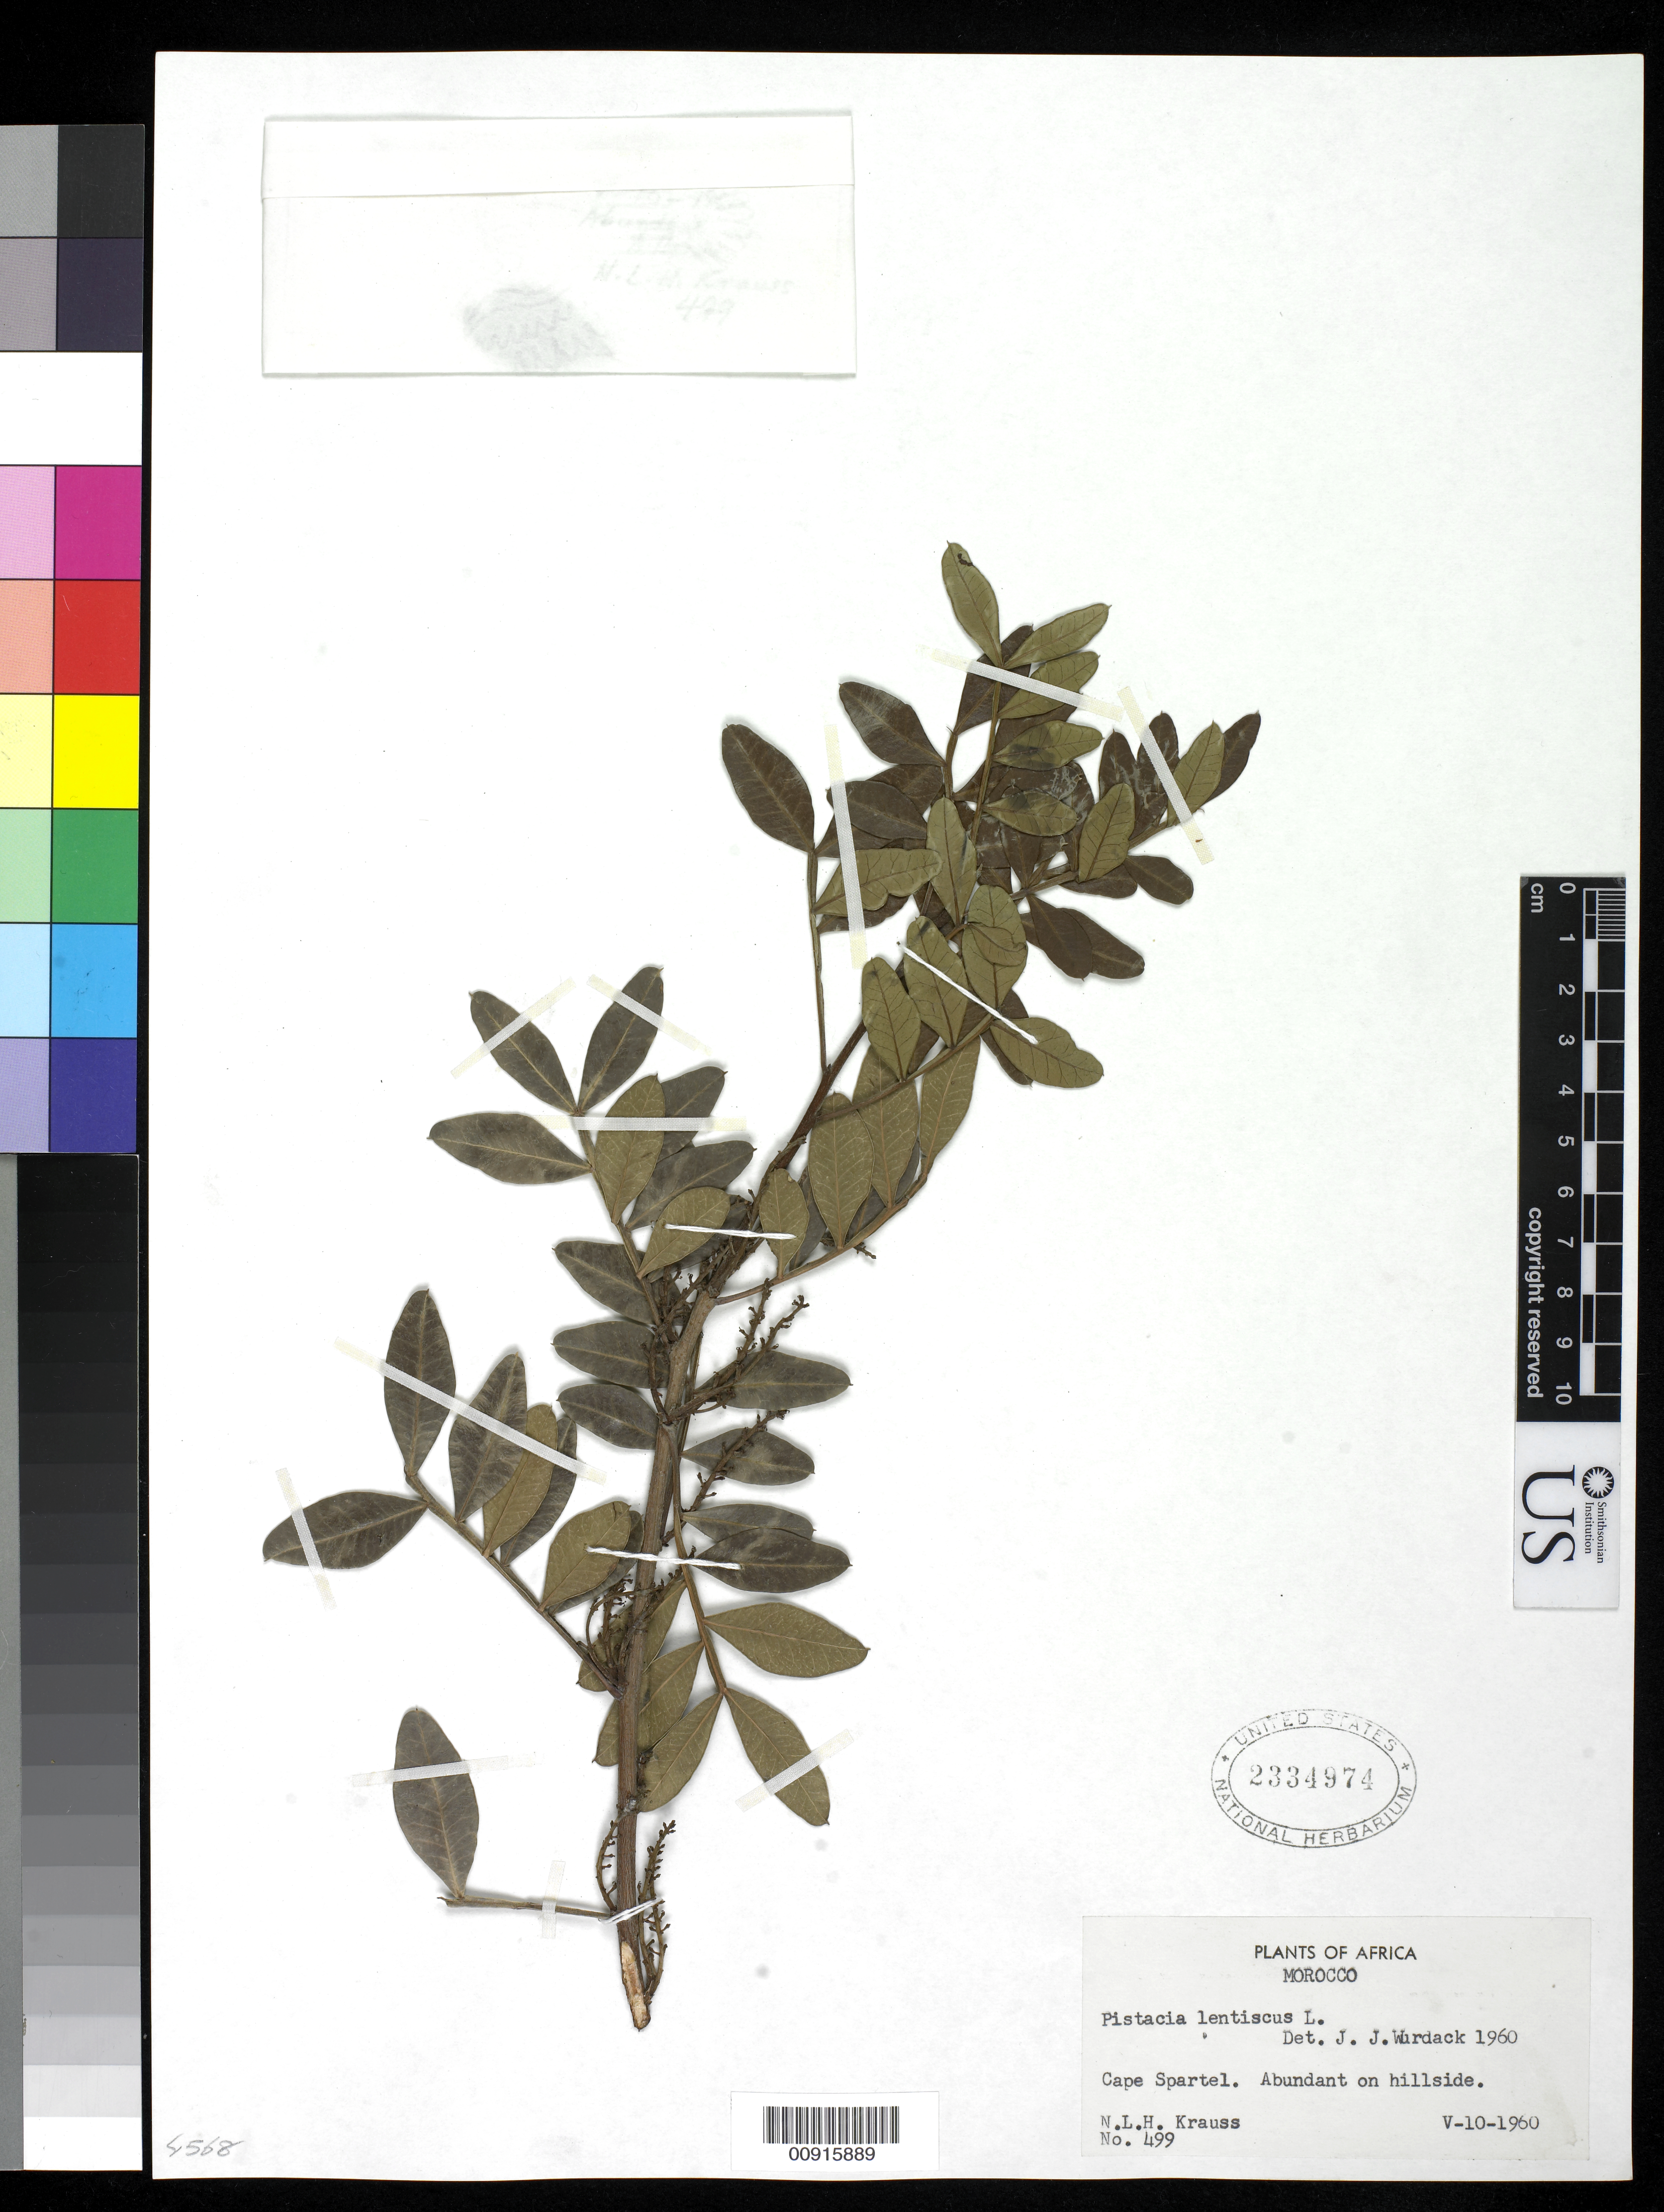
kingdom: Plantae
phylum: Tracheophyta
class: Magnoliopsida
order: Sapindales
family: Anacardiaceae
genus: Pistacia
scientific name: Pistacia lentiscus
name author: L.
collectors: N. Krauss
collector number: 499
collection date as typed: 10 May 1960 or 05 Oct 1960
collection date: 1960-05-10 or 1960-10-05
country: Morocco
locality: Cape Spartel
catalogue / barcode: US 2334974